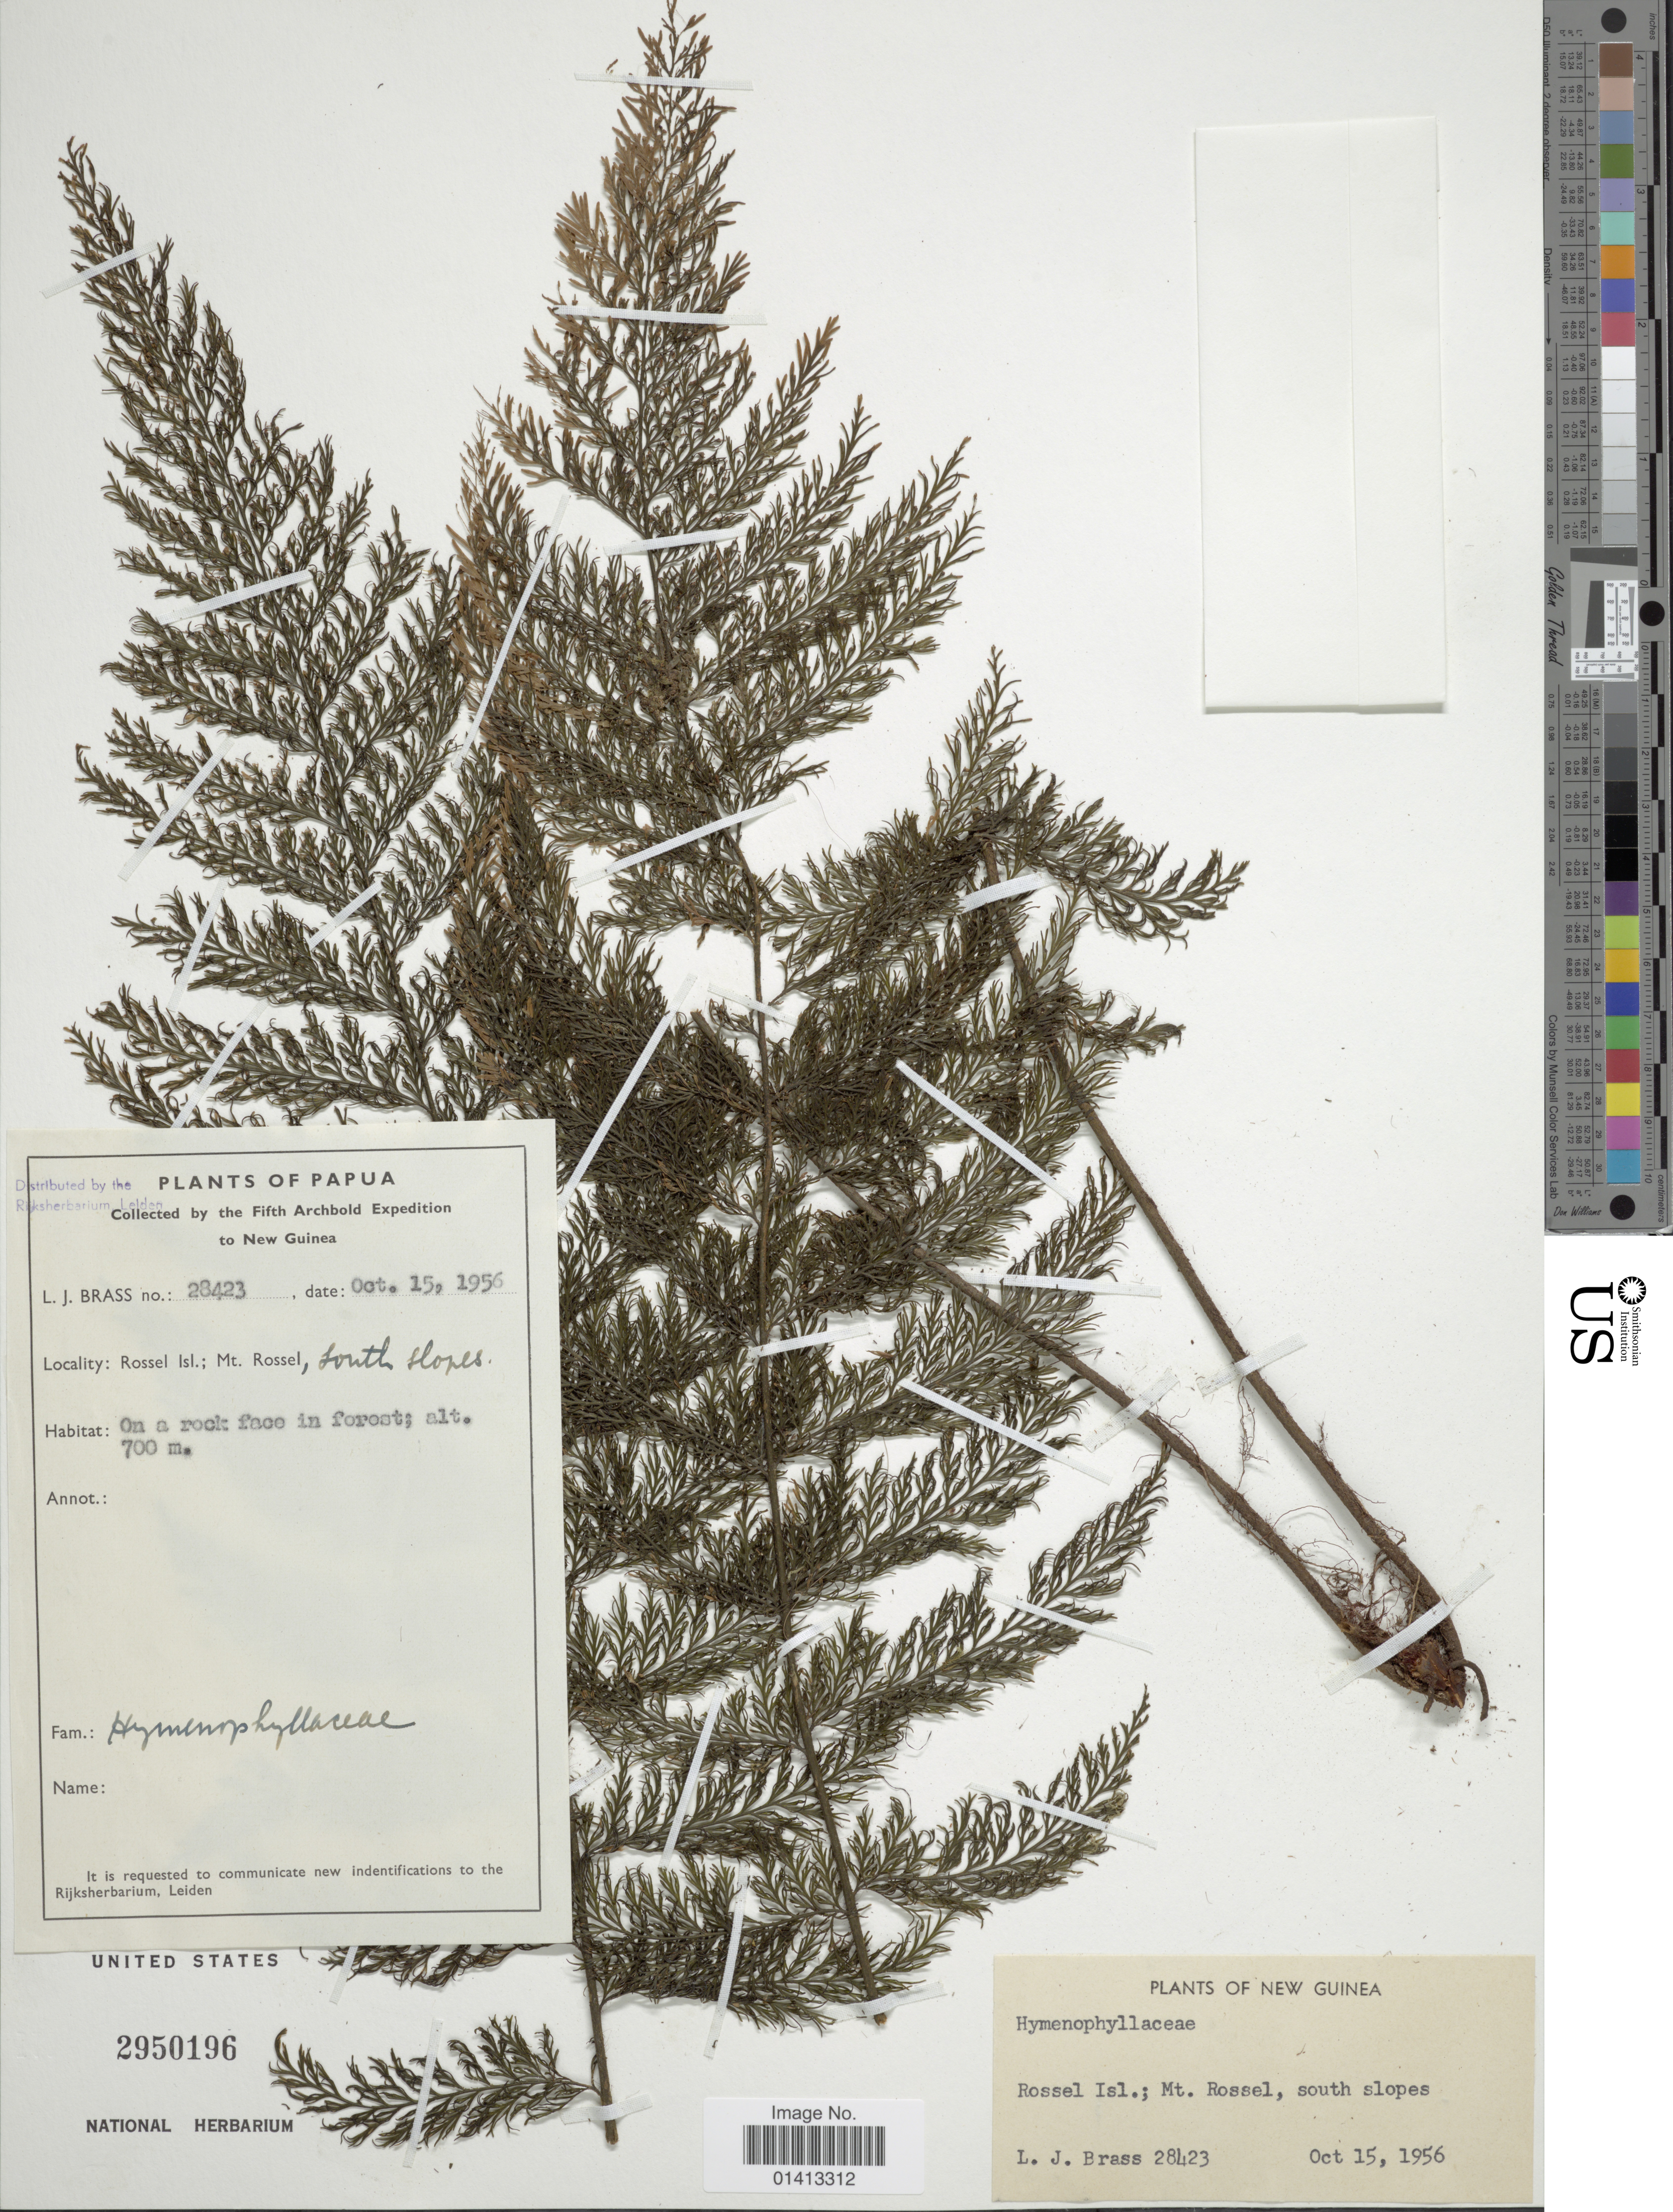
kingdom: Plantae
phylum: Tracheophyta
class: Polypodiopsida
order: Hymenophyllales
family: Hymenophyllaceae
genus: Crepidomanes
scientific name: Crepidomanes sp.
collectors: L. J. Brass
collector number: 28423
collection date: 1956-10-15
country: Papua New Guinea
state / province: Milne Bay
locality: Rossel Isl; Mt Rossel, south slopes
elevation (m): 700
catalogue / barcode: US 2950196